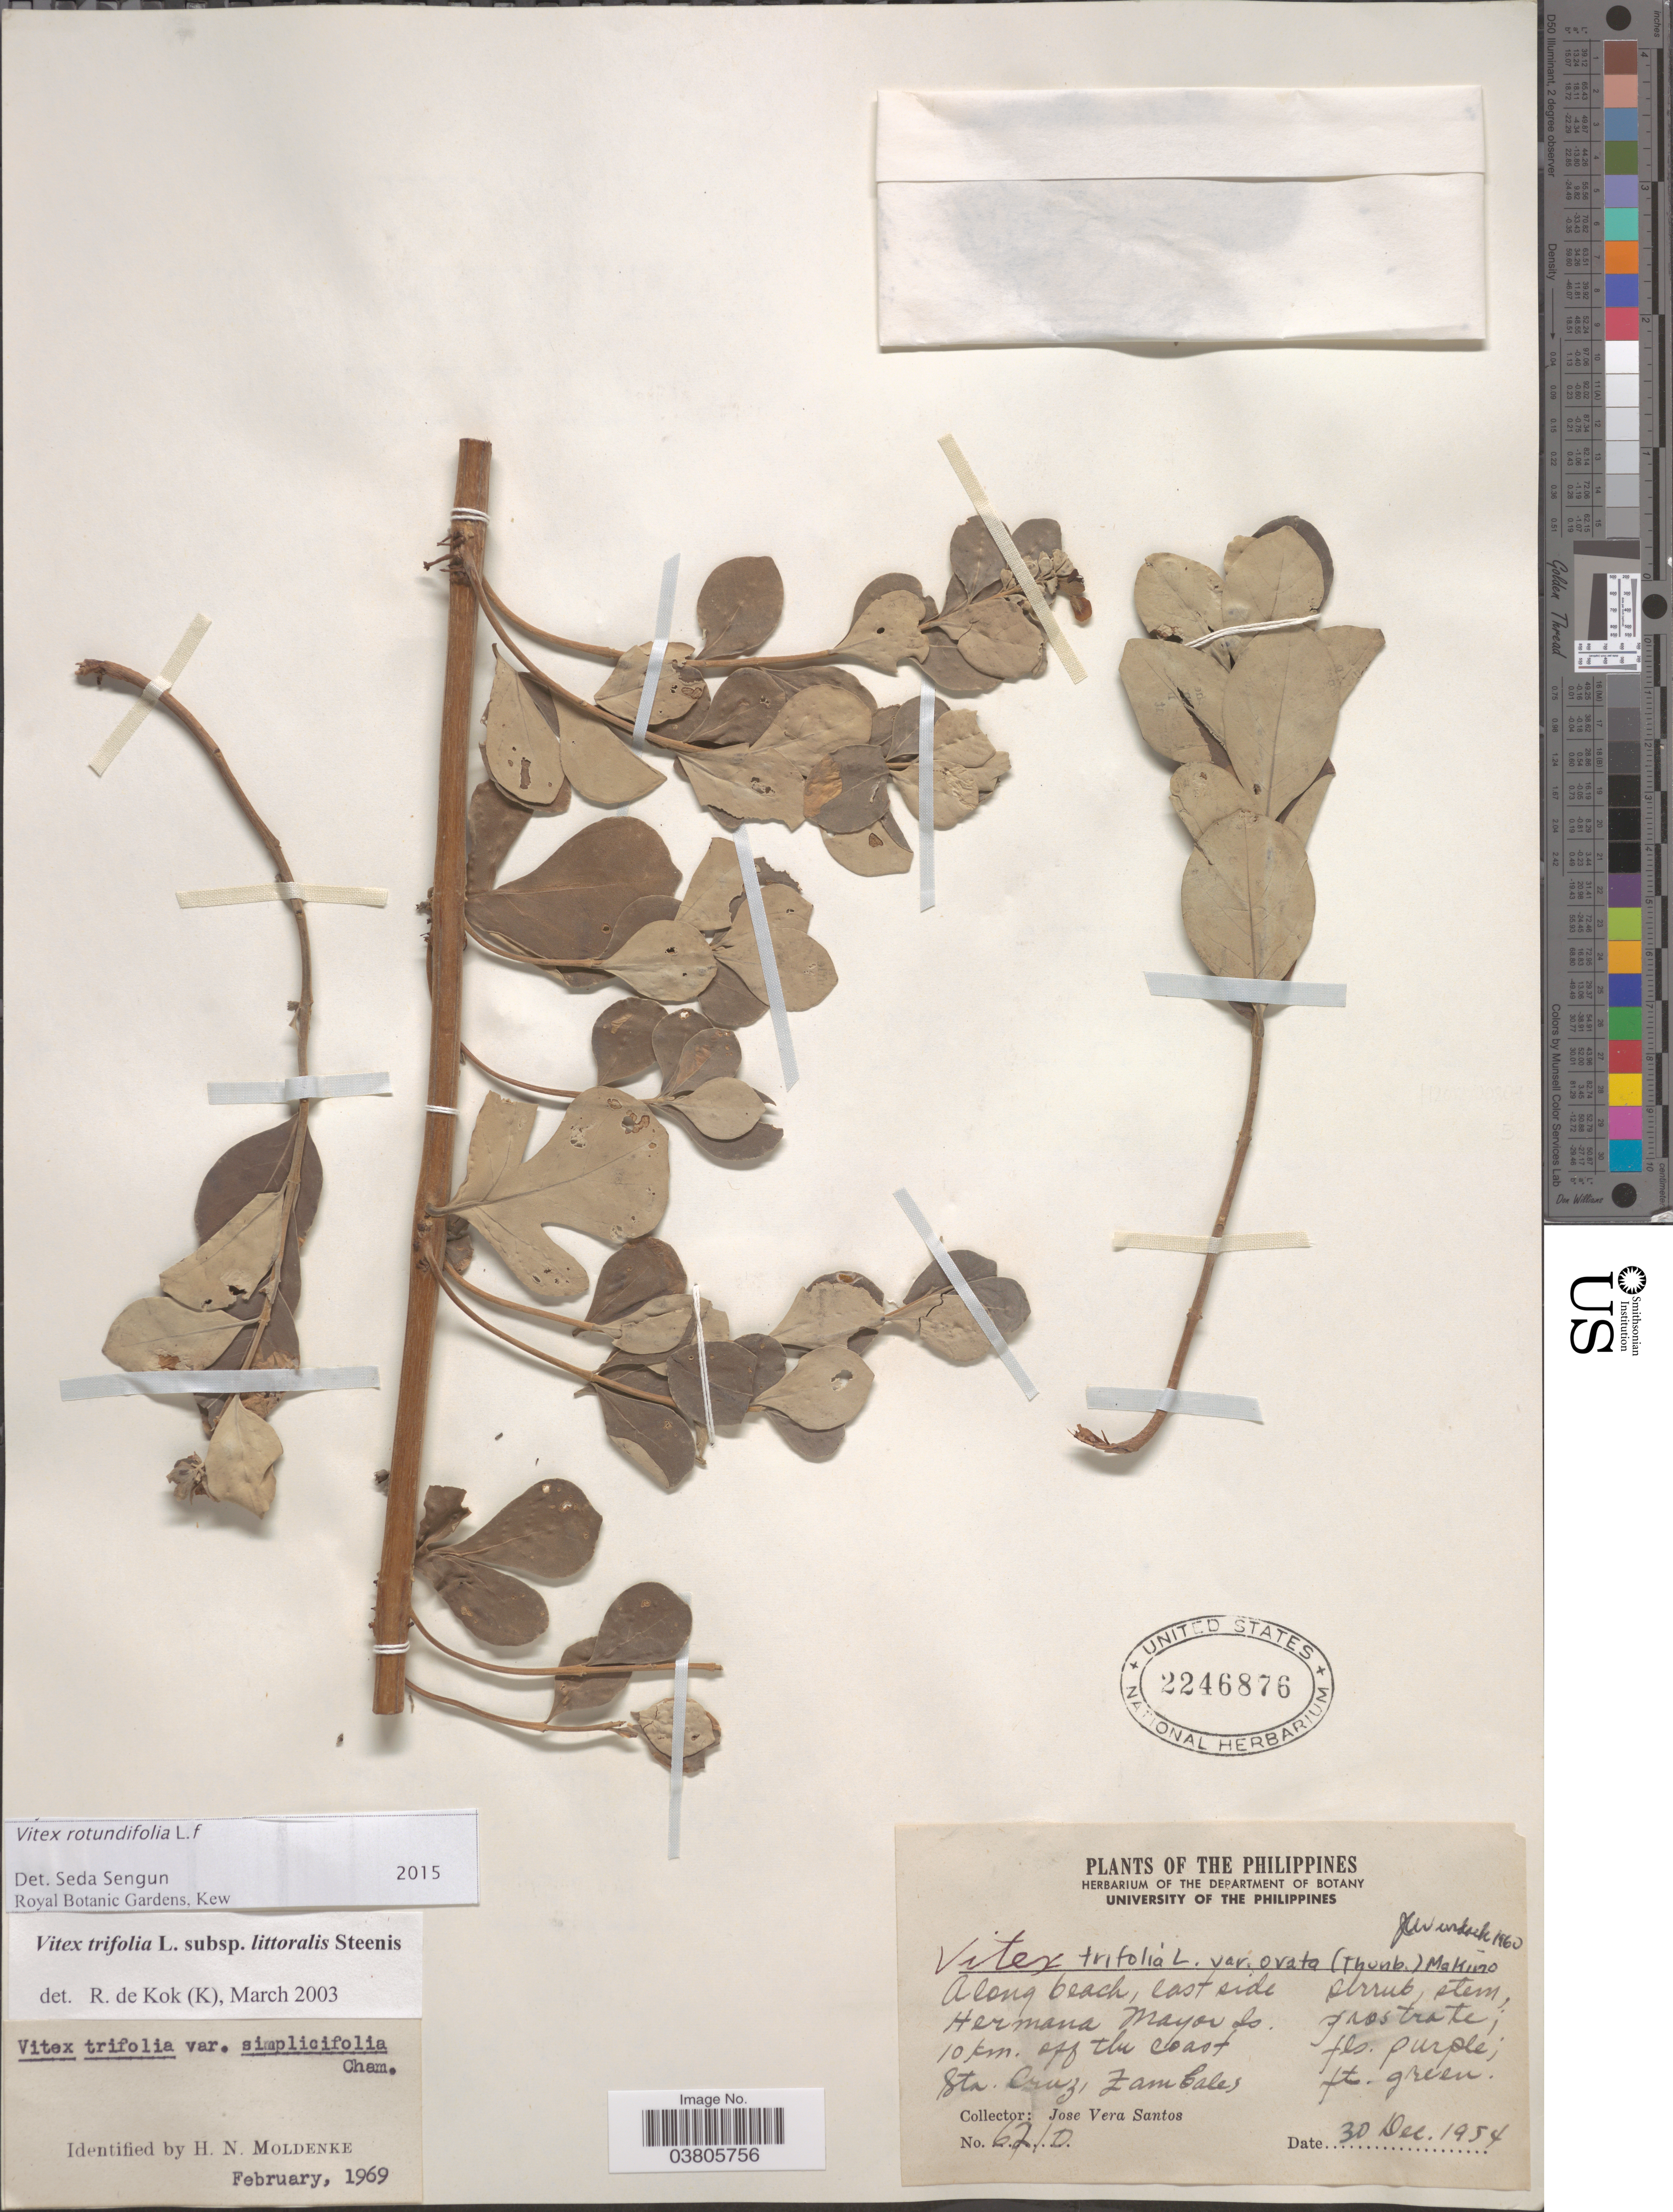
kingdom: Plantae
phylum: Tracheophyta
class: Magnoliopsida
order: Lamiales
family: Lamiaceae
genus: Vitex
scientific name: Vitex rotundifolia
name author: L. f.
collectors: J. V. Santos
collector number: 6210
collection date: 1954-12-30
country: Philippines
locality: Along beach, east side Hermana Mayor Is. 10 km. off the coast Sta Cruz, Zambales.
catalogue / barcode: US 2246876